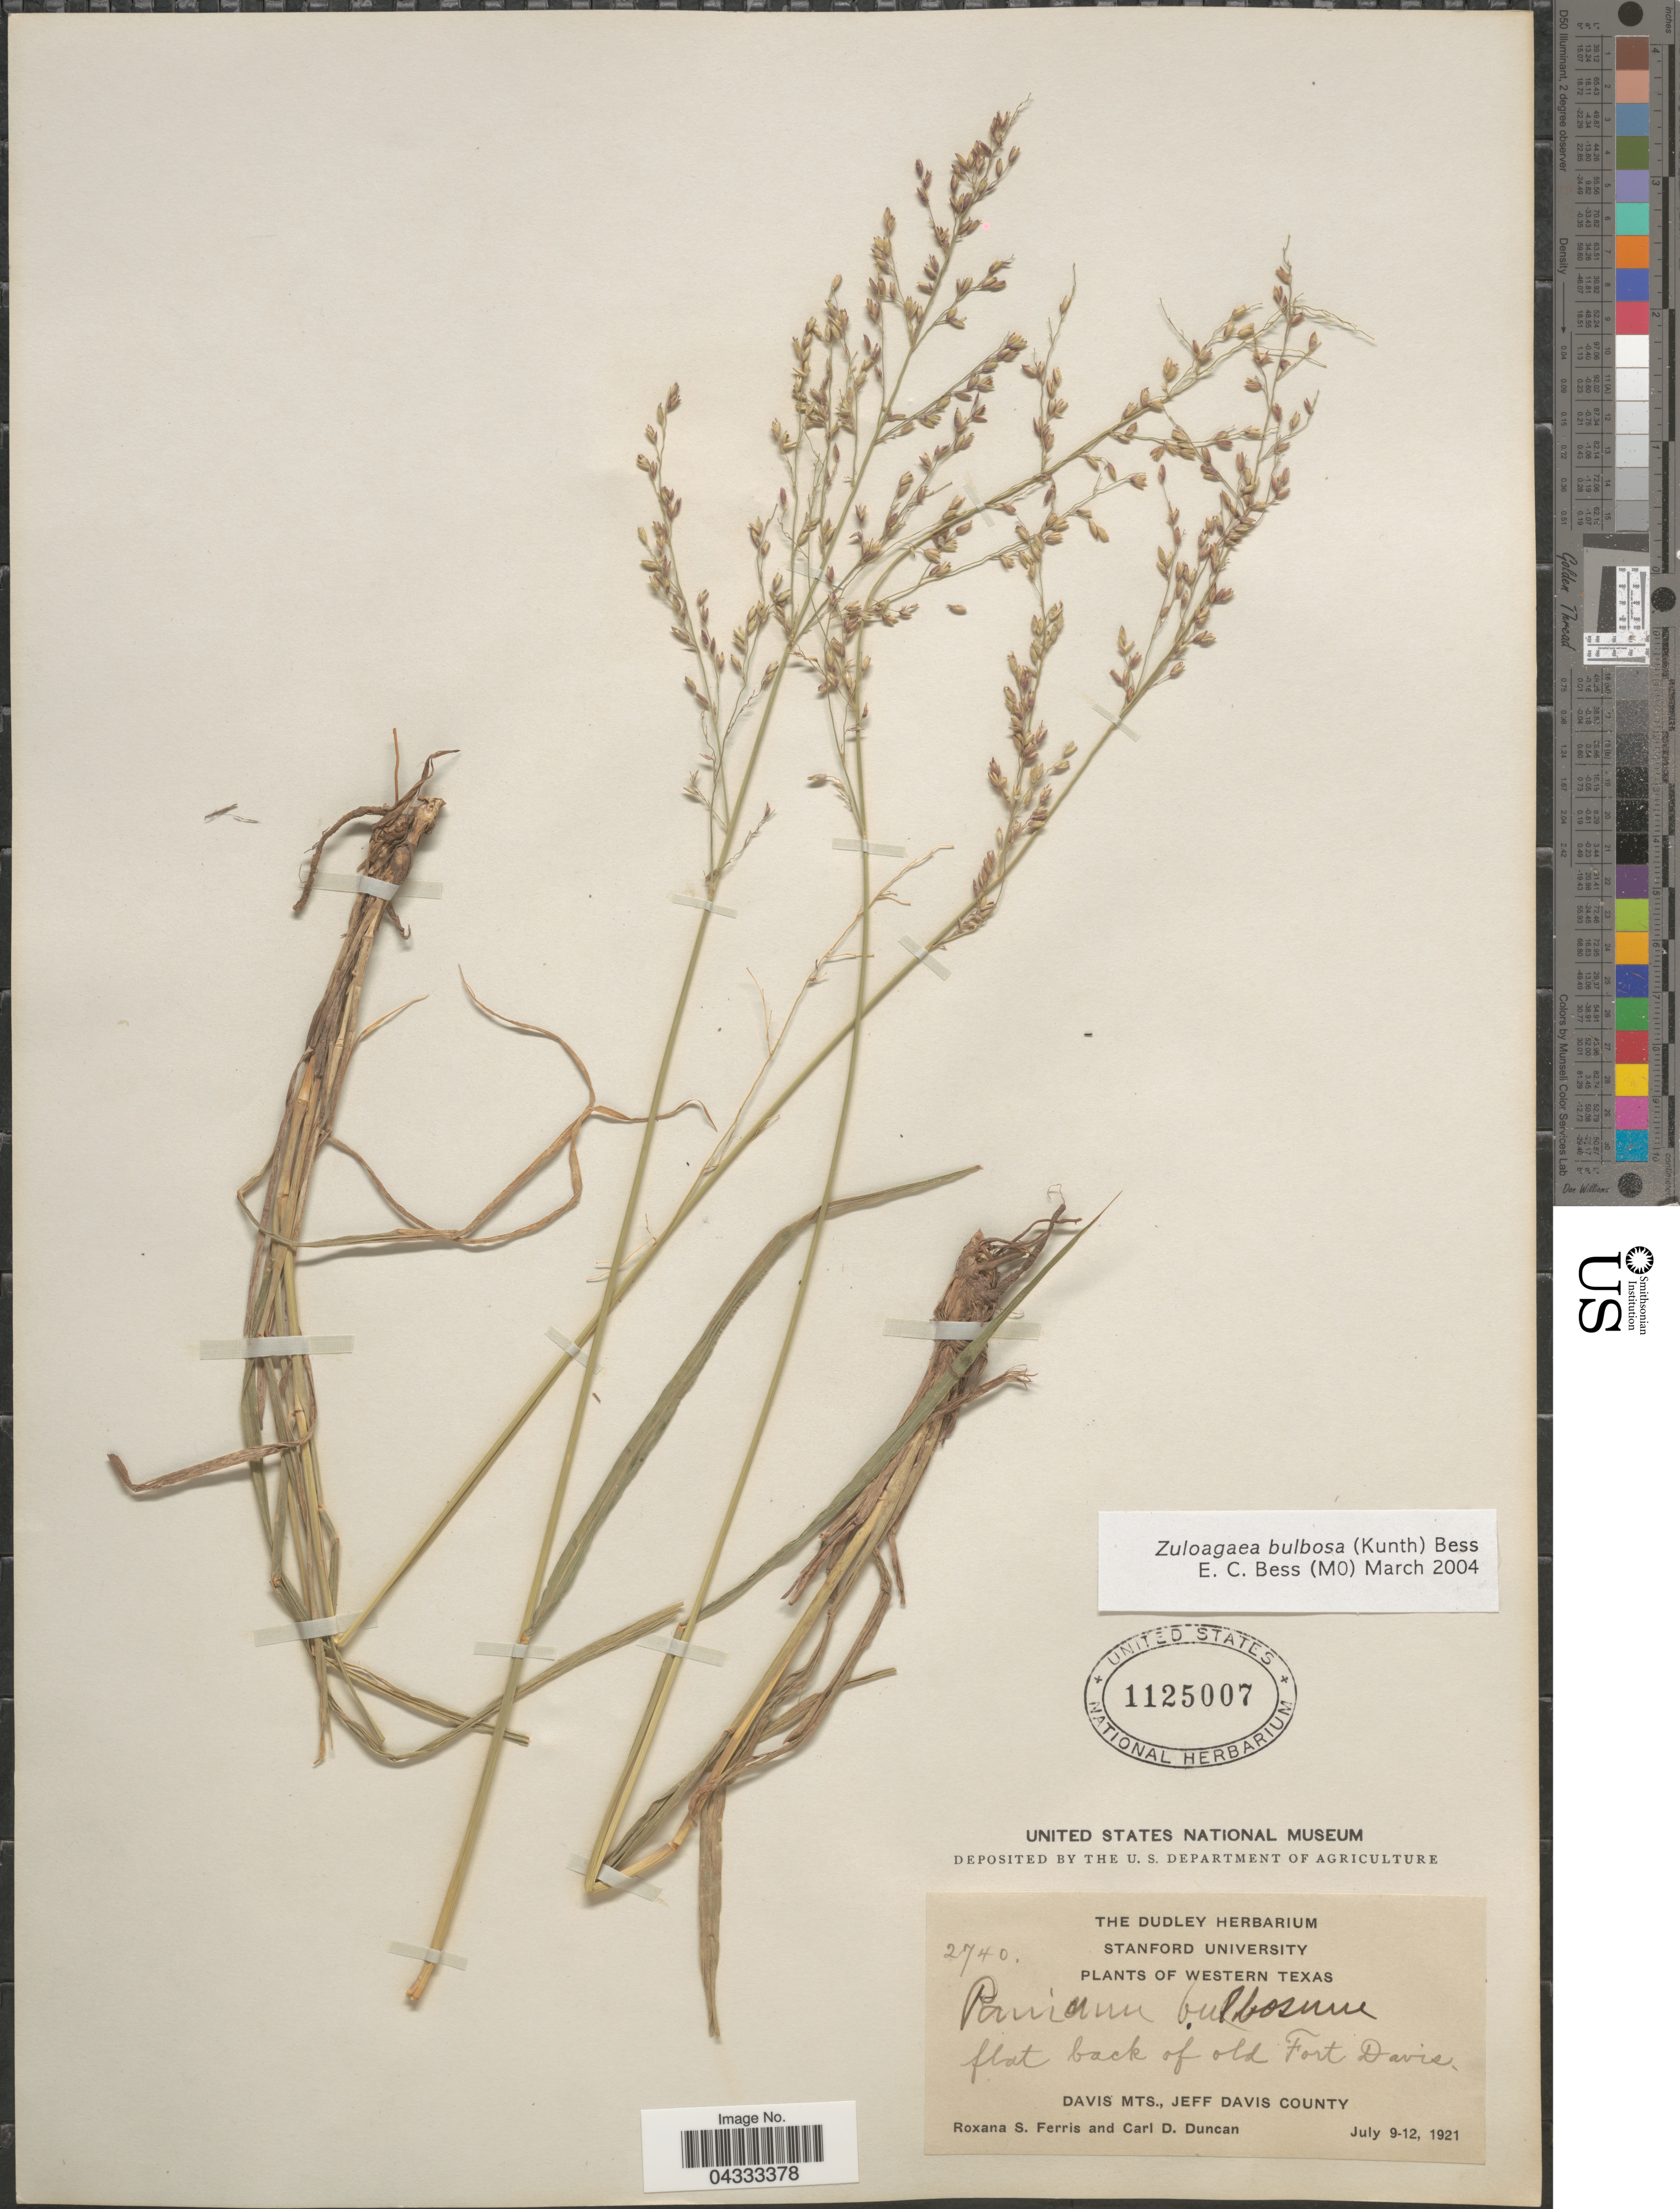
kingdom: Plantae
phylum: Tracheophyta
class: Liliopsida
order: Poales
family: Poaceae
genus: Zuloagaea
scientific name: Zuloagaea bulbosa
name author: (Kunth) E. Bess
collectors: R. S. Ferris & C. Duncan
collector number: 2740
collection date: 1921-07-09/1921-07-12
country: United States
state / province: Texas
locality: Western Texas. Flat back of old Fort Davis. Davis Mts., Jeff Davis County.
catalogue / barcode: US 1125007